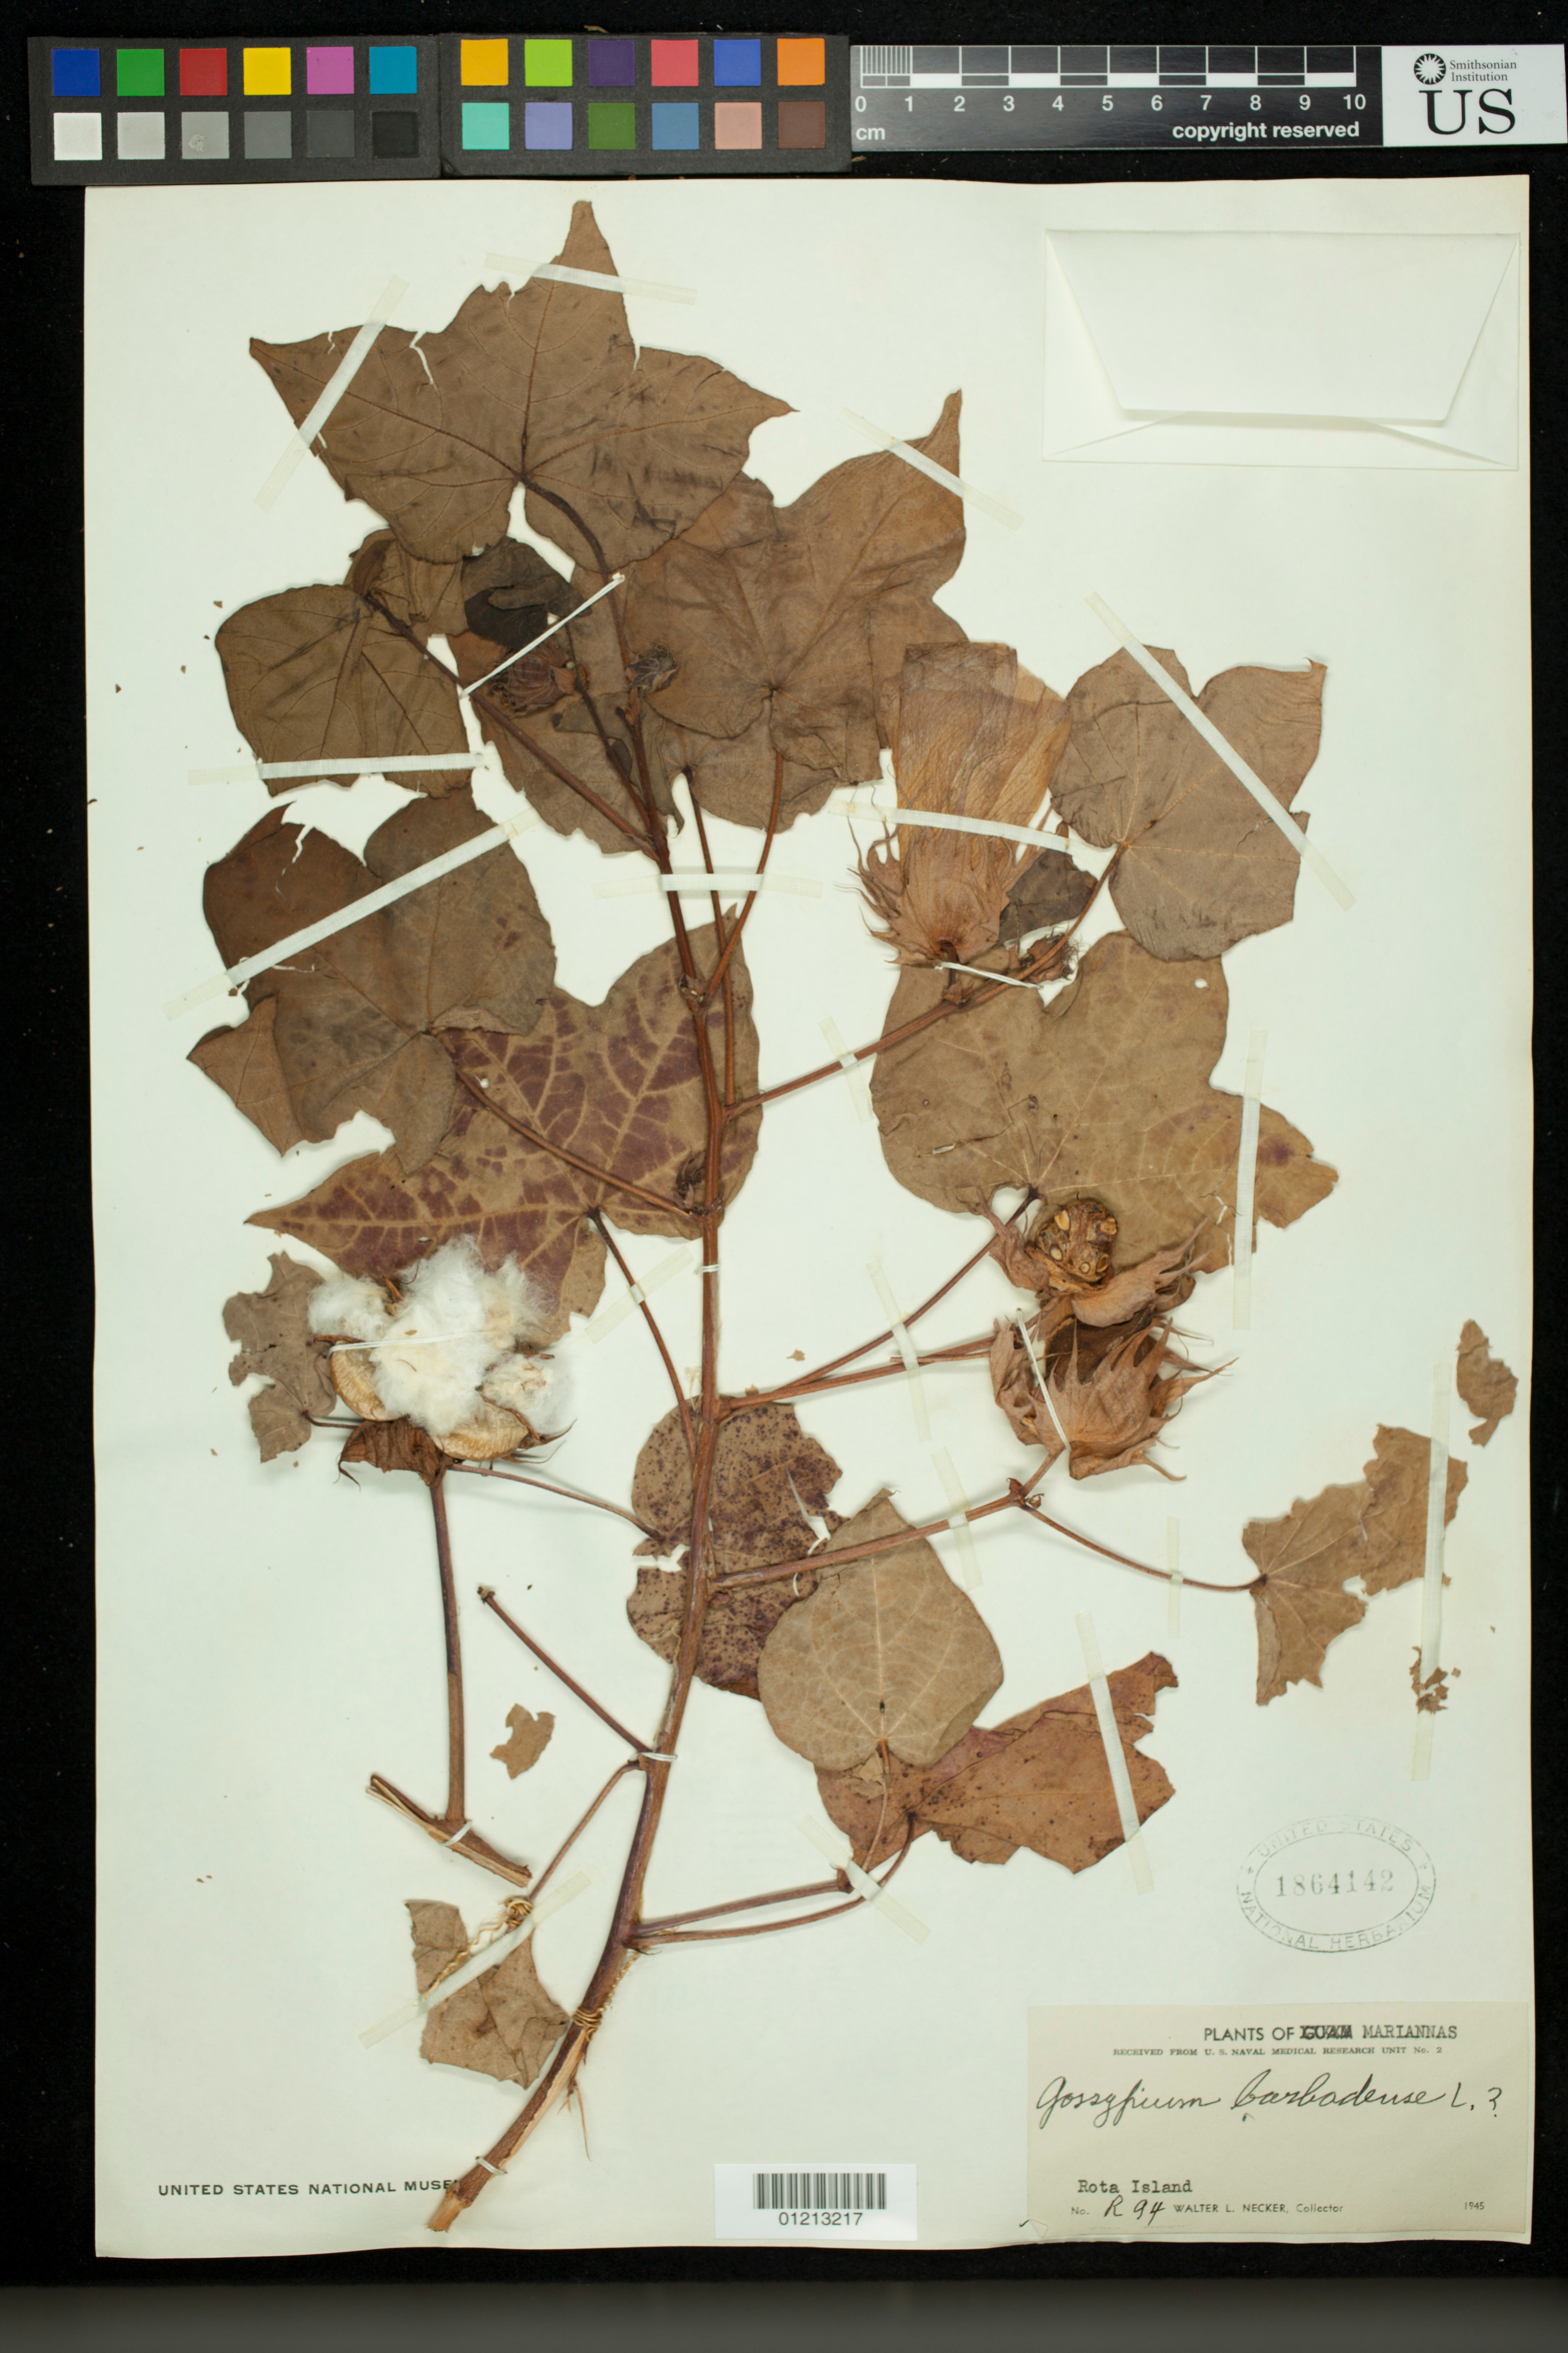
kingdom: Plantae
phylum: Tracheophyta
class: Magnoliopsida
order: Malvales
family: Malvaceae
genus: Gossypium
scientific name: Gossypium barbadense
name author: L.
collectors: W. L. Necker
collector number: R94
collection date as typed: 1945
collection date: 1945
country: Northern Mariana Islands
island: Rota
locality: Rota Island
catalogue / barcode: US 1864142